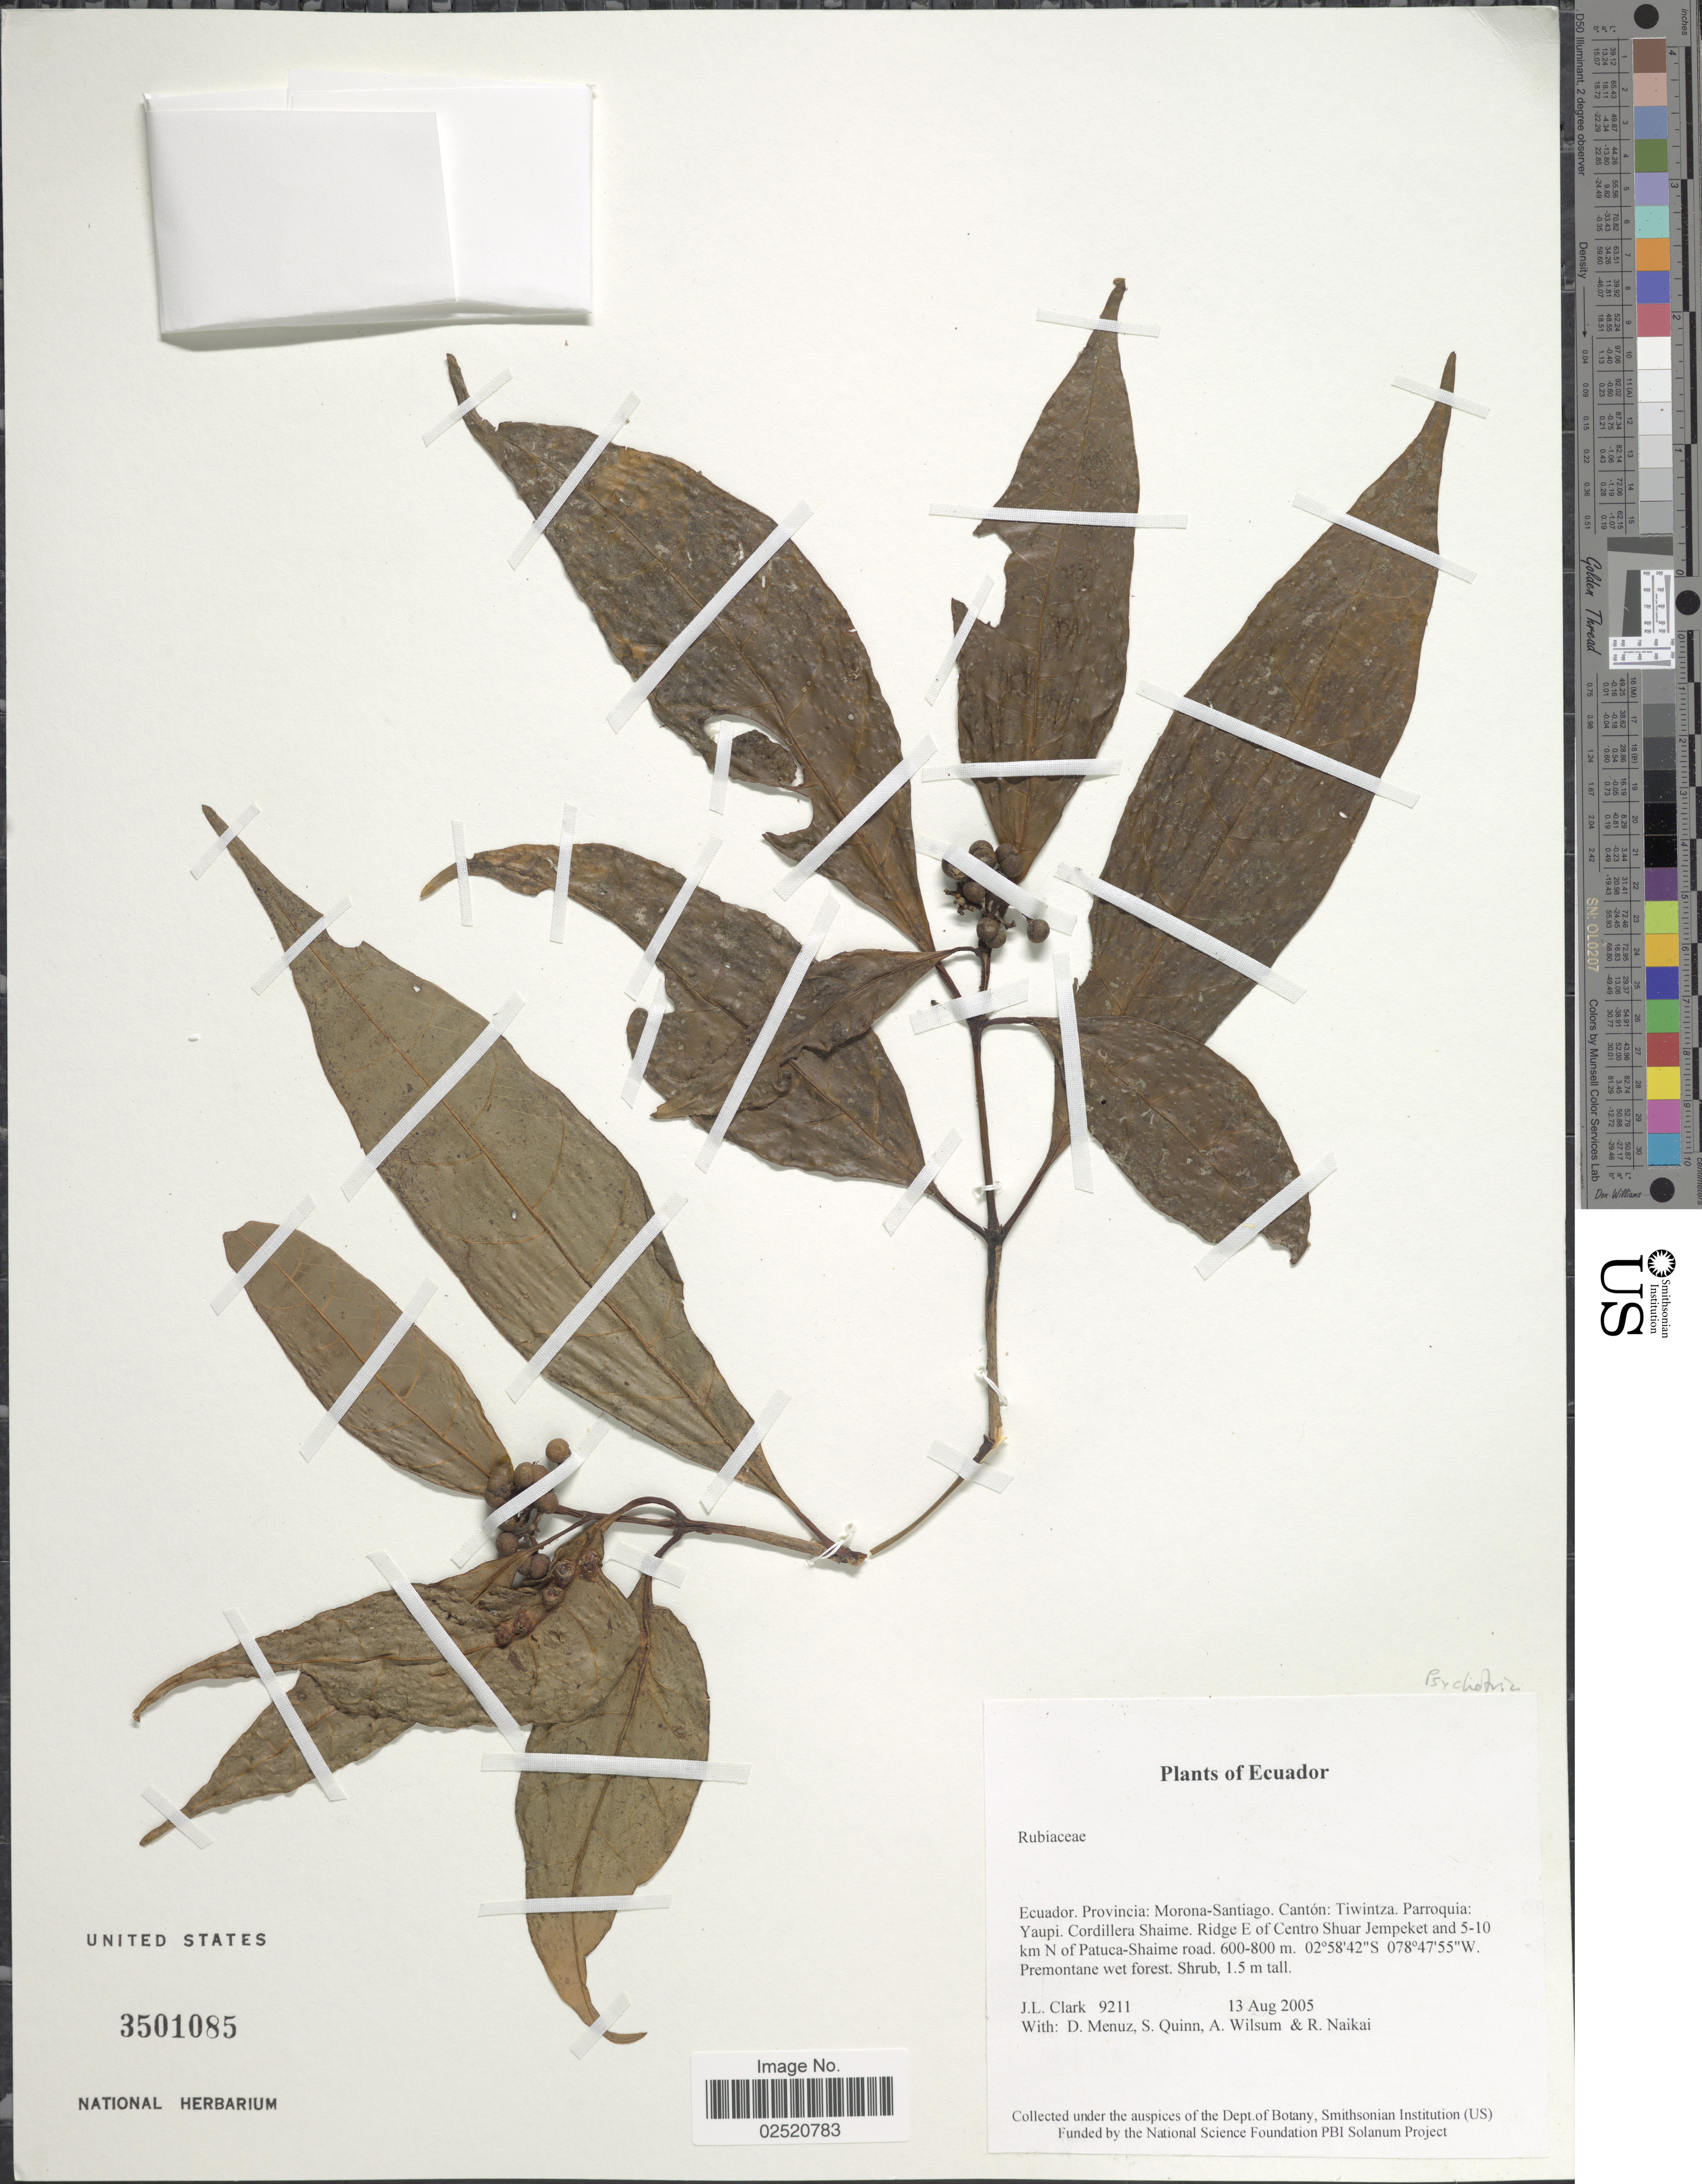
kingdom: Plantae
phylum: Tracheophyta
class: Magnoliopsida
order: Gentianales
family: Rubiaceae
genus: Psychotria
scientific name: Psychotria sp.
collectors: J. L. Clark, D. Menuz, S. Quinn, A. Wilsum & R. Naikai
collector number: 9211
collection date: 2005-08-13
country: Ecuador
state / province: Morona-Santiago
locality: Canton; Tiwintza, Parroquia: Yaupi, Cordillera Shaime. Ridge E of Centro Shuar Jempeket and 5-10 km N of Patuca-Shaime road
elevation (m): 600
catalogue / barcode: US 3501085